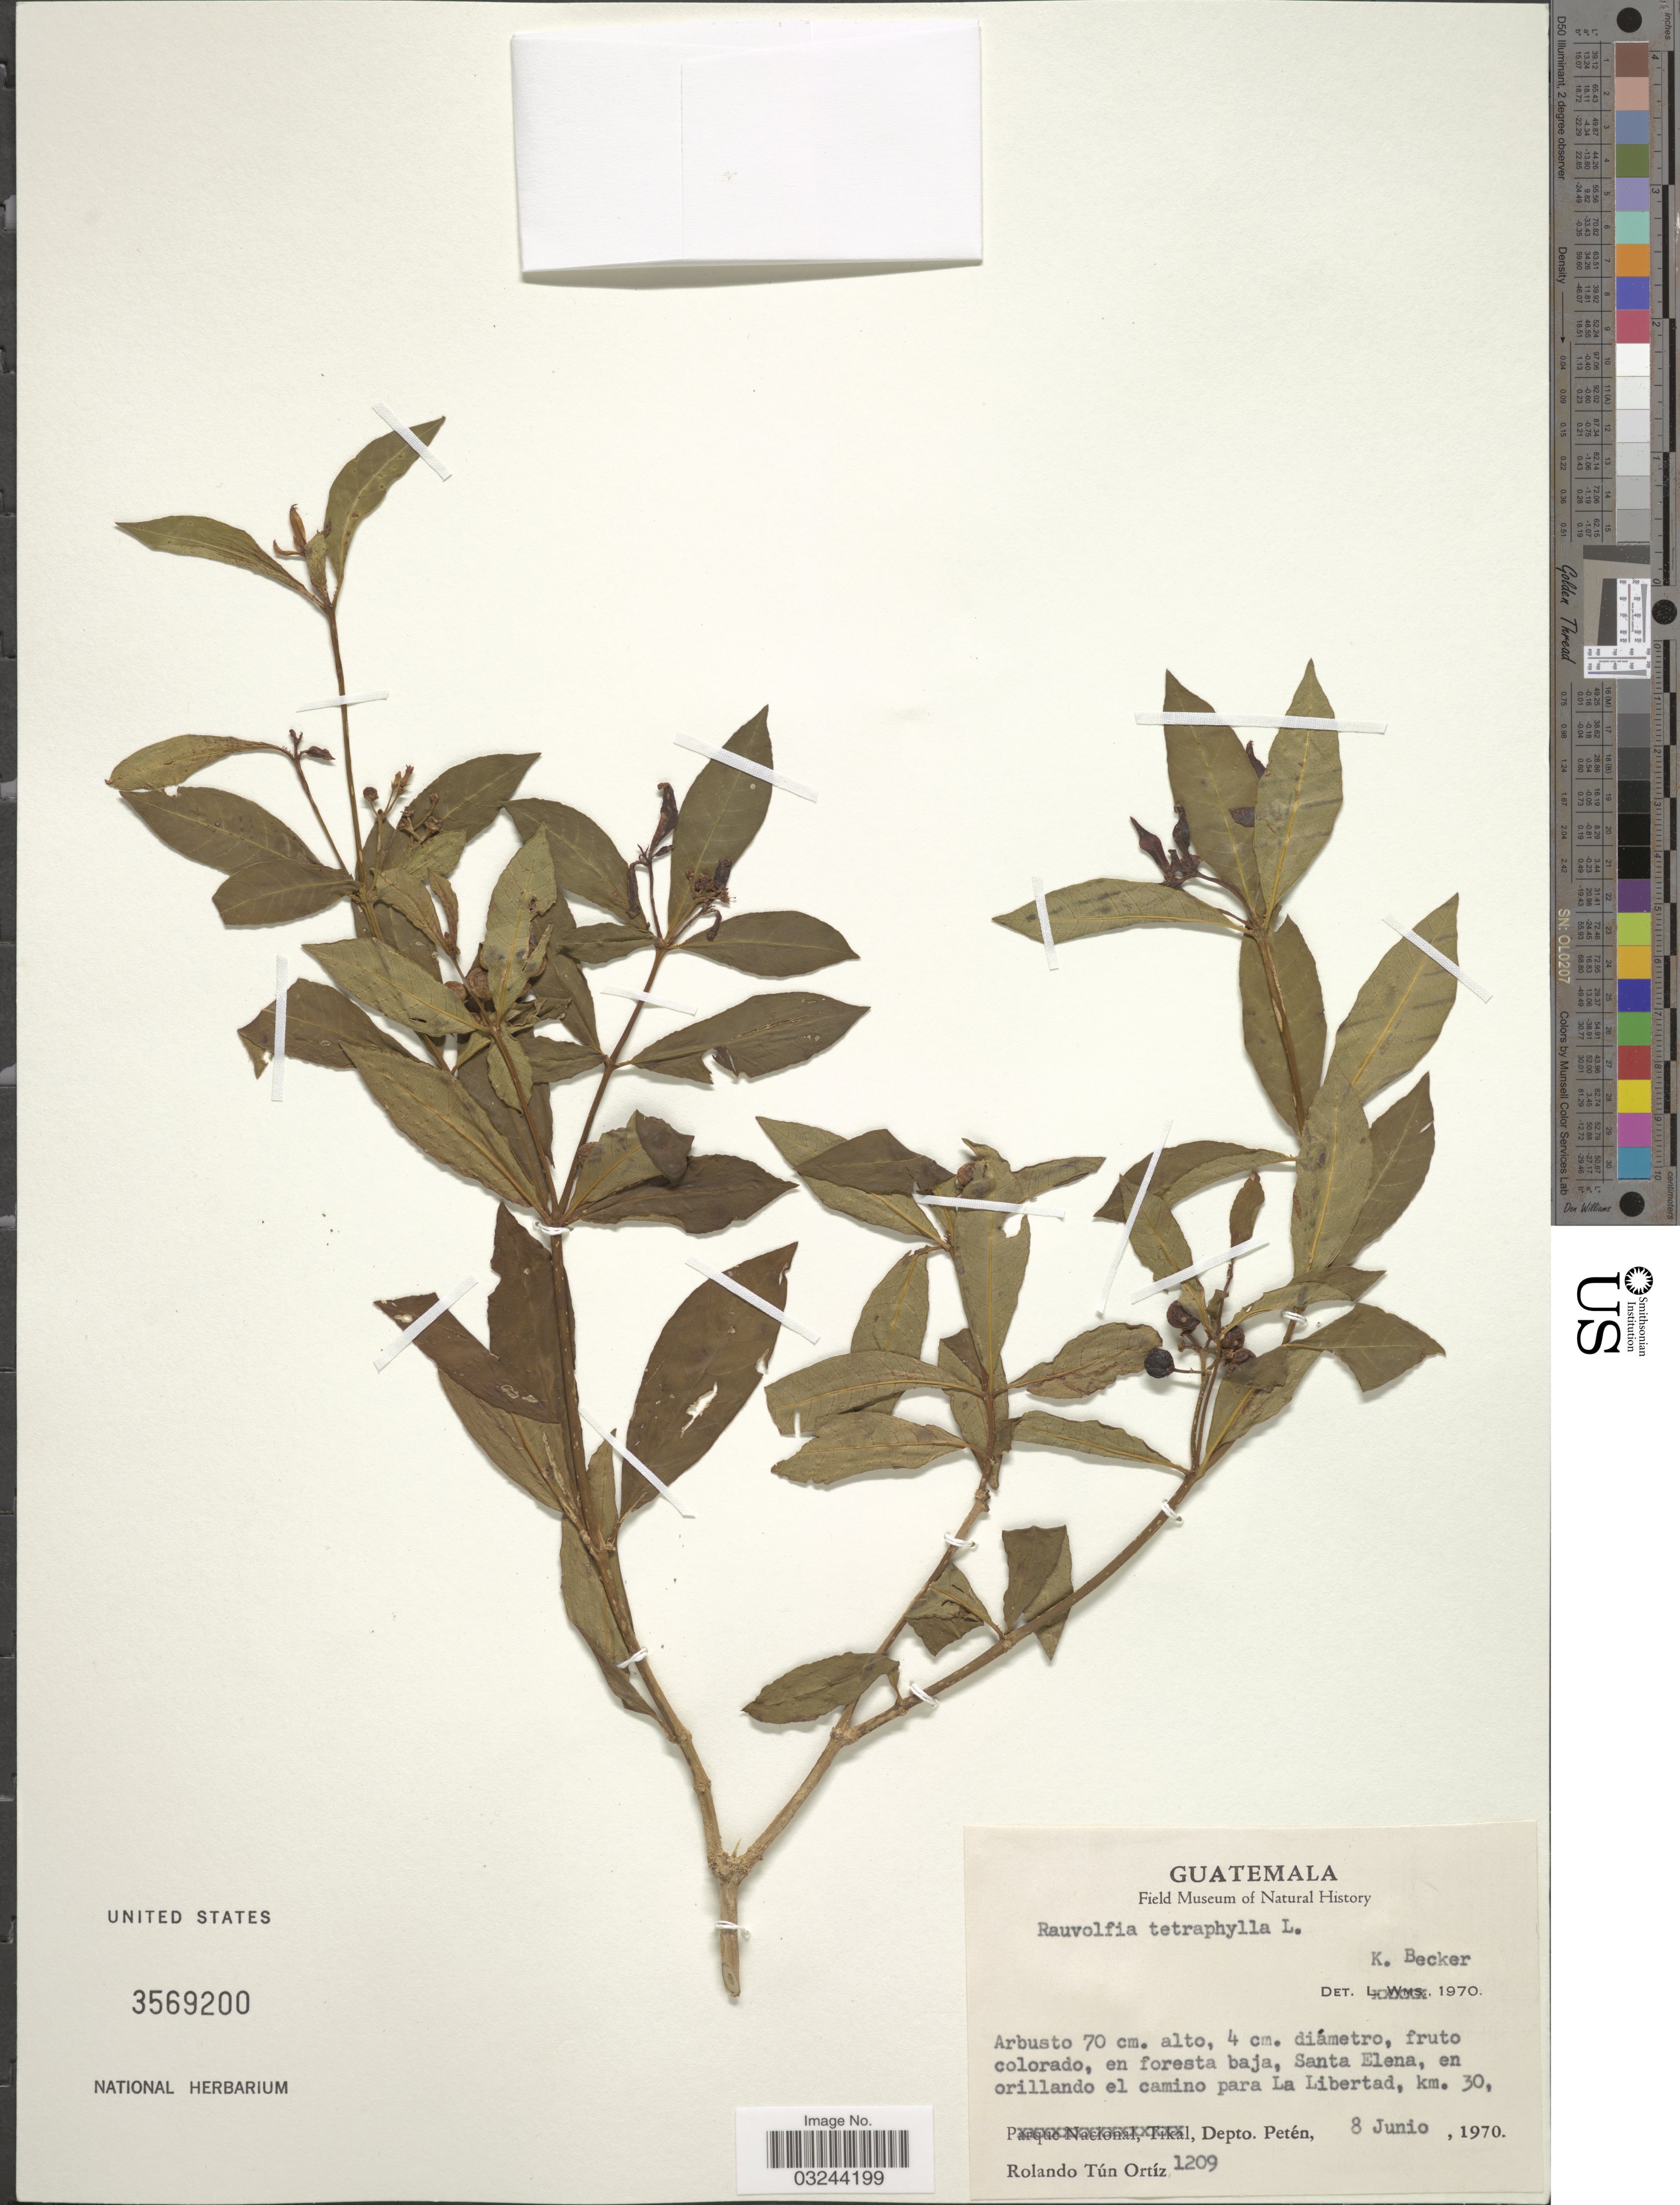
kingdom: Plantae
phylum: Tracheophyta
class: Magnoliopsida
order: Gentianales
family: Apocynaceae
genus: Rauvolfia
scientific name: Rauvolfia tetraphylla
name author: L.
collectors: R. T. Ortíz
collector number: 1209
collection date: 1970-06-08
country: Guatemala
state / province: El Petén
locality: Santa Elena, en orillando el camino para La Libertad, km. 30, Depto. Petén.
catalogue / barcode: US 3569200